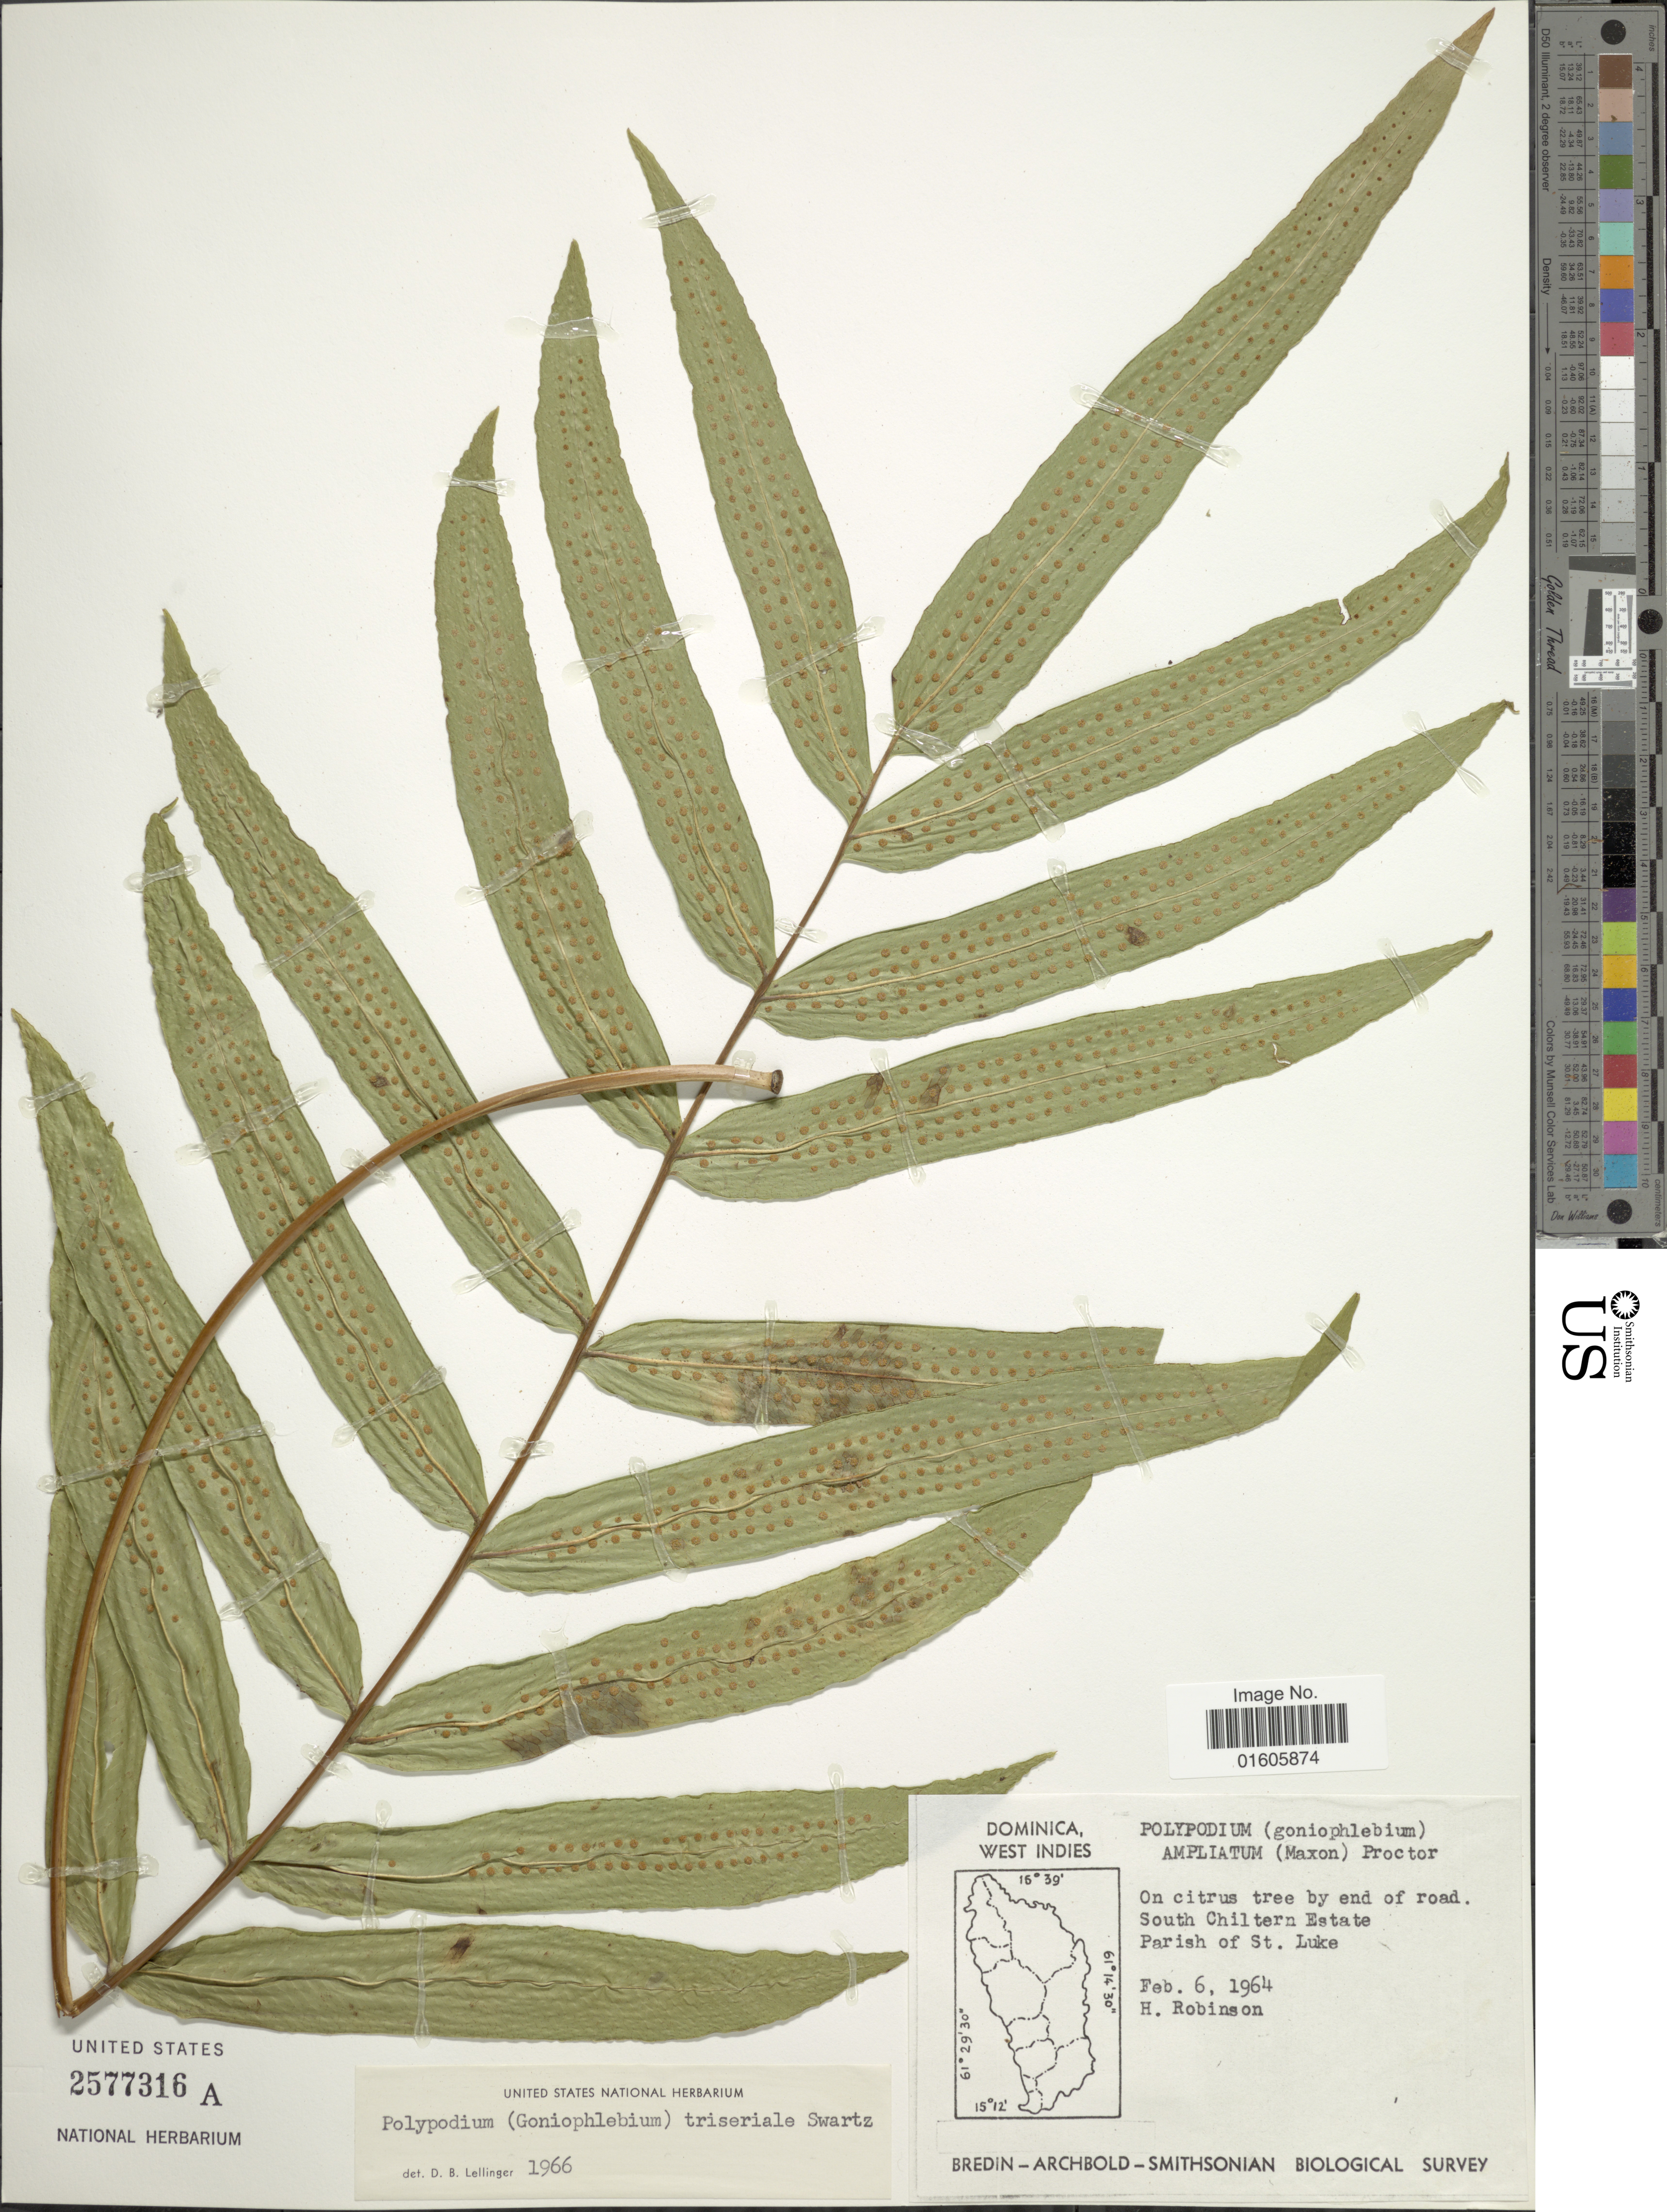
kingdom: Plantae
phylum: Tracheophyta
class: Polypodiopsida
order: Polypodiales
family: Polypodiaceae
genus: Serpocaulon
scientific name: Serpocaulon triseriale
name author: (Sw.) A.R. Sm.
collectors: H. Robinson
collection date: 1964-02-06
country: Dominica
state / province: St. Luke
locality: South Chiltern Estae Parish of St. Luke.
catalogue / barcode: US 2577316A